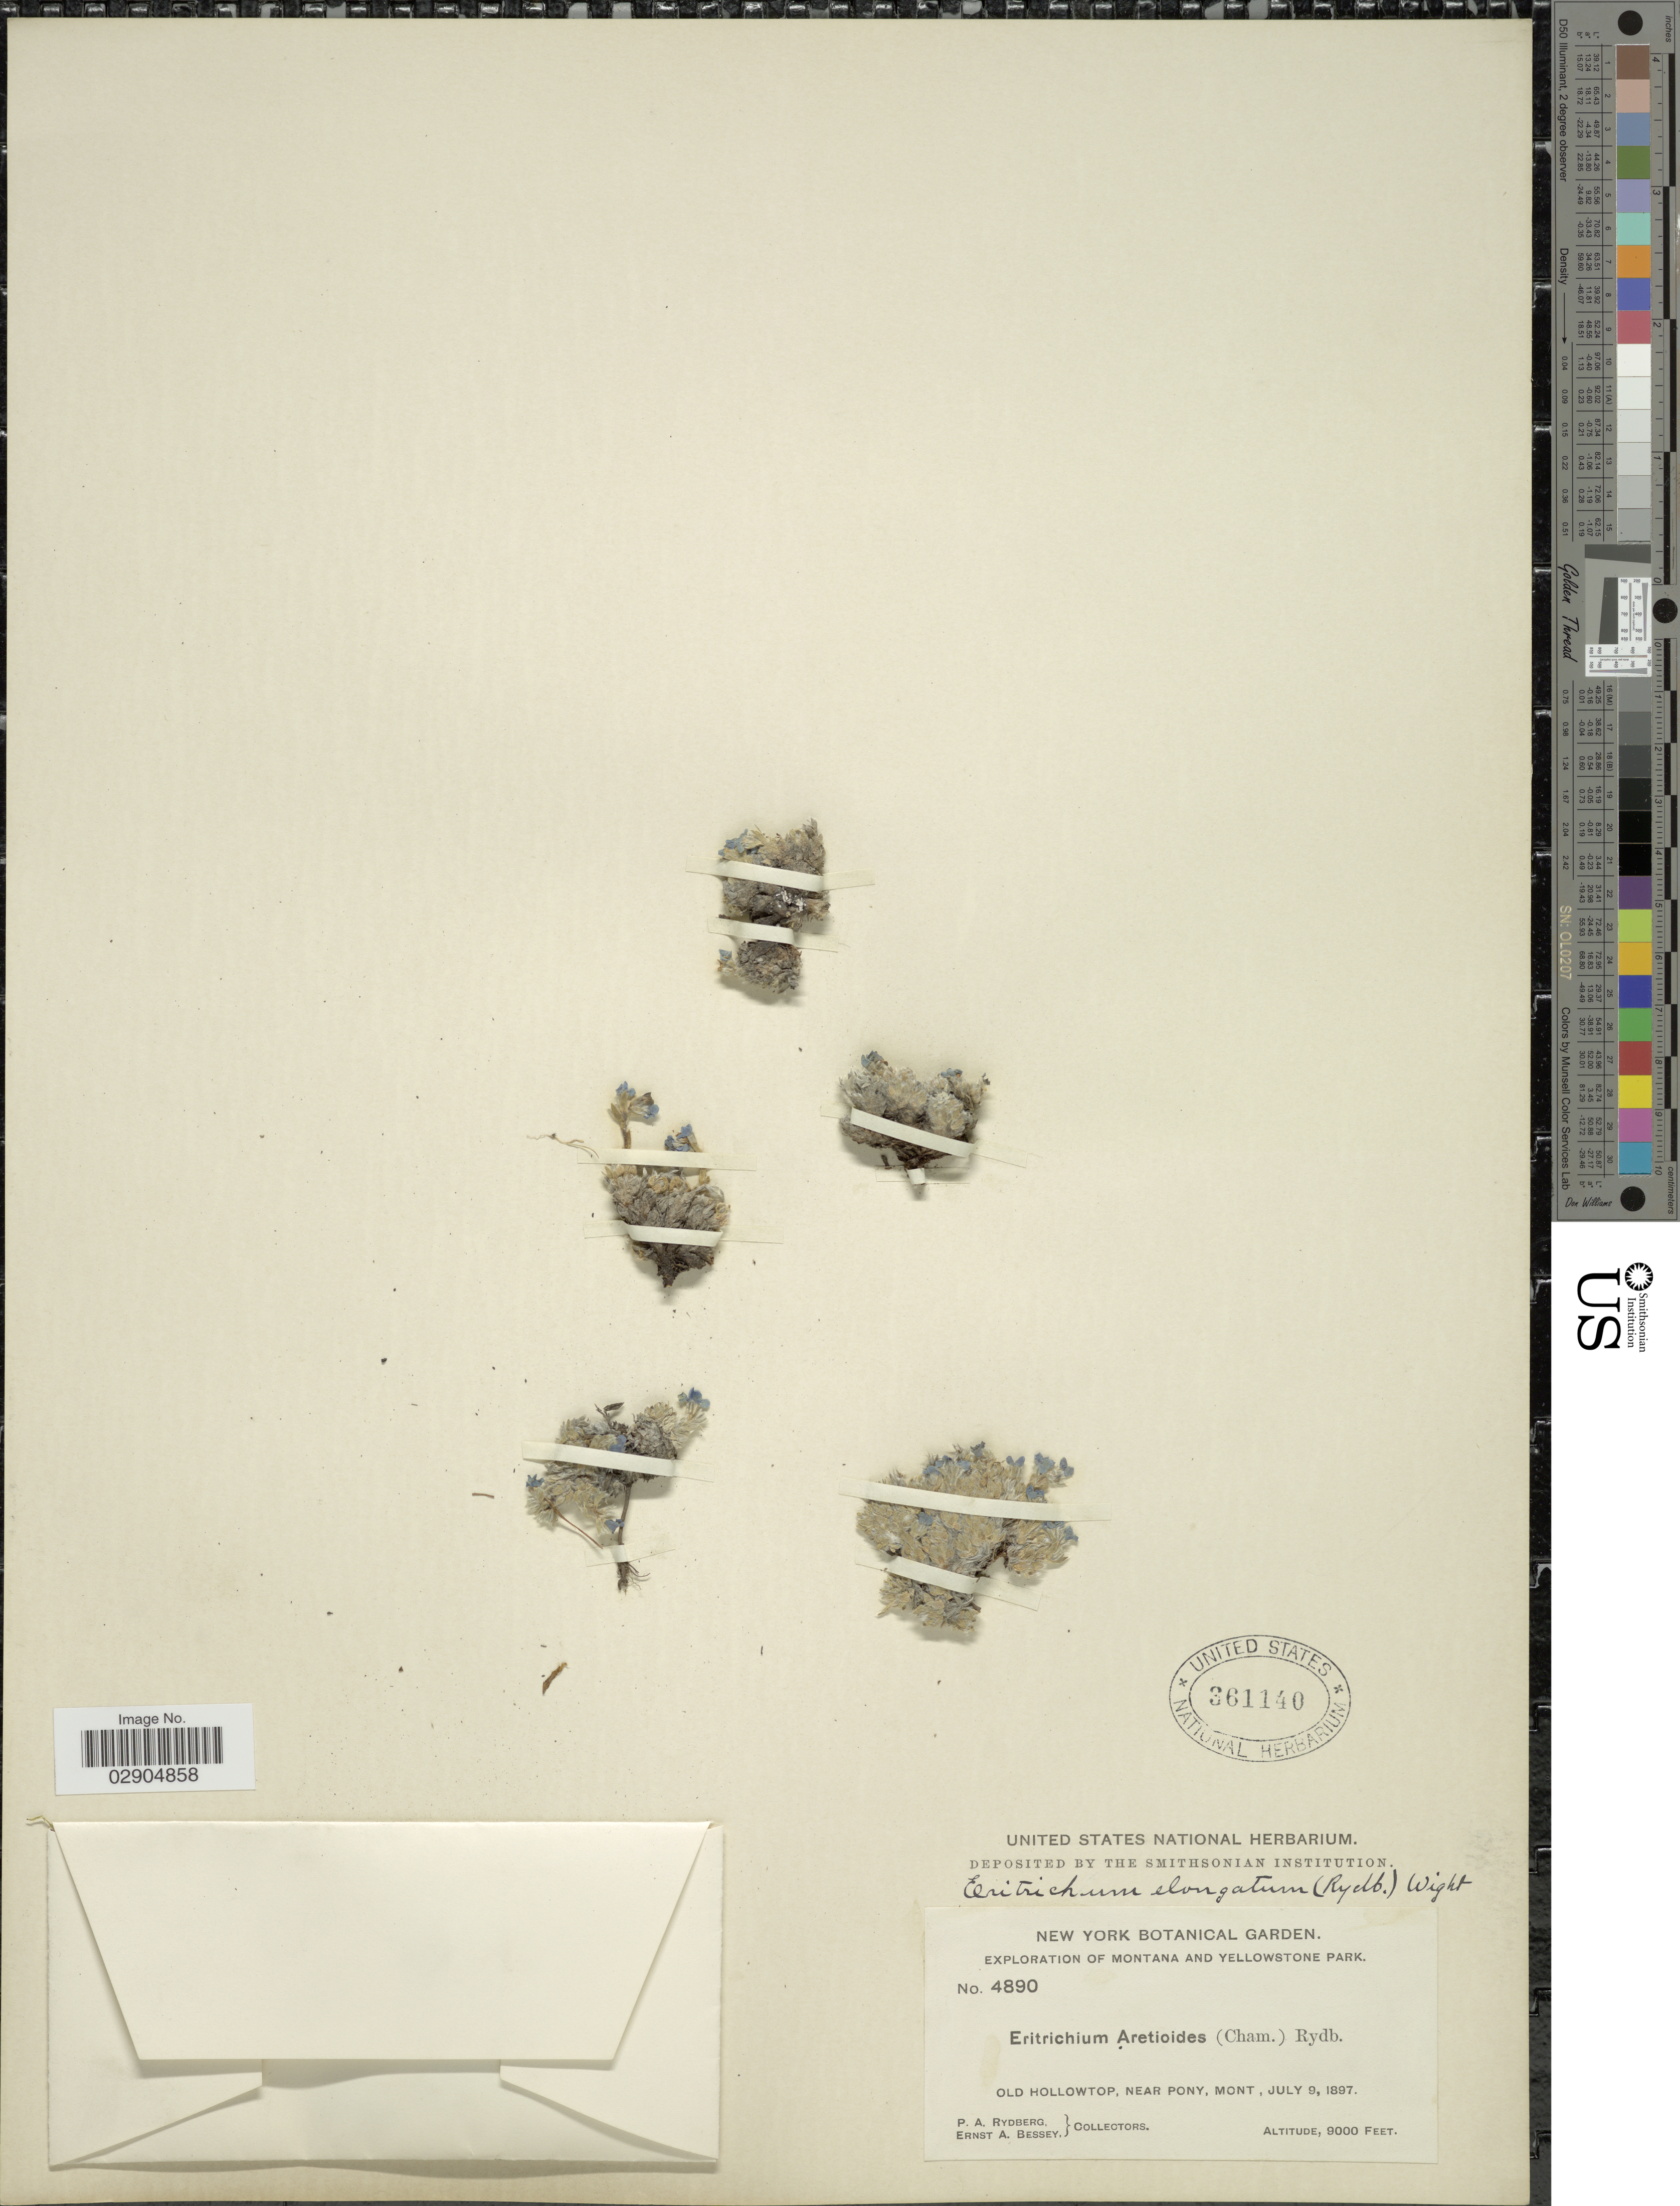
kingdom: Plantae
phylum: Tracheophyta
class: Magnoliopsida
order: Boraginales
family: Boraginaceae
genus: Eritrichium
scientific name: Eritrichium elongatum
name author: (Rydb.) W. Wight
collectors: P. A. Rydberg & E. A. Bessey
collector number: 4890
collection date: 1897-07-09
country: United States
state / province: Montana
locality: Montana and Yellowstone Park, Old Hollowtop, near Pony, Mont.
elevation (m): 2743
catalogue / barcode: US 361140